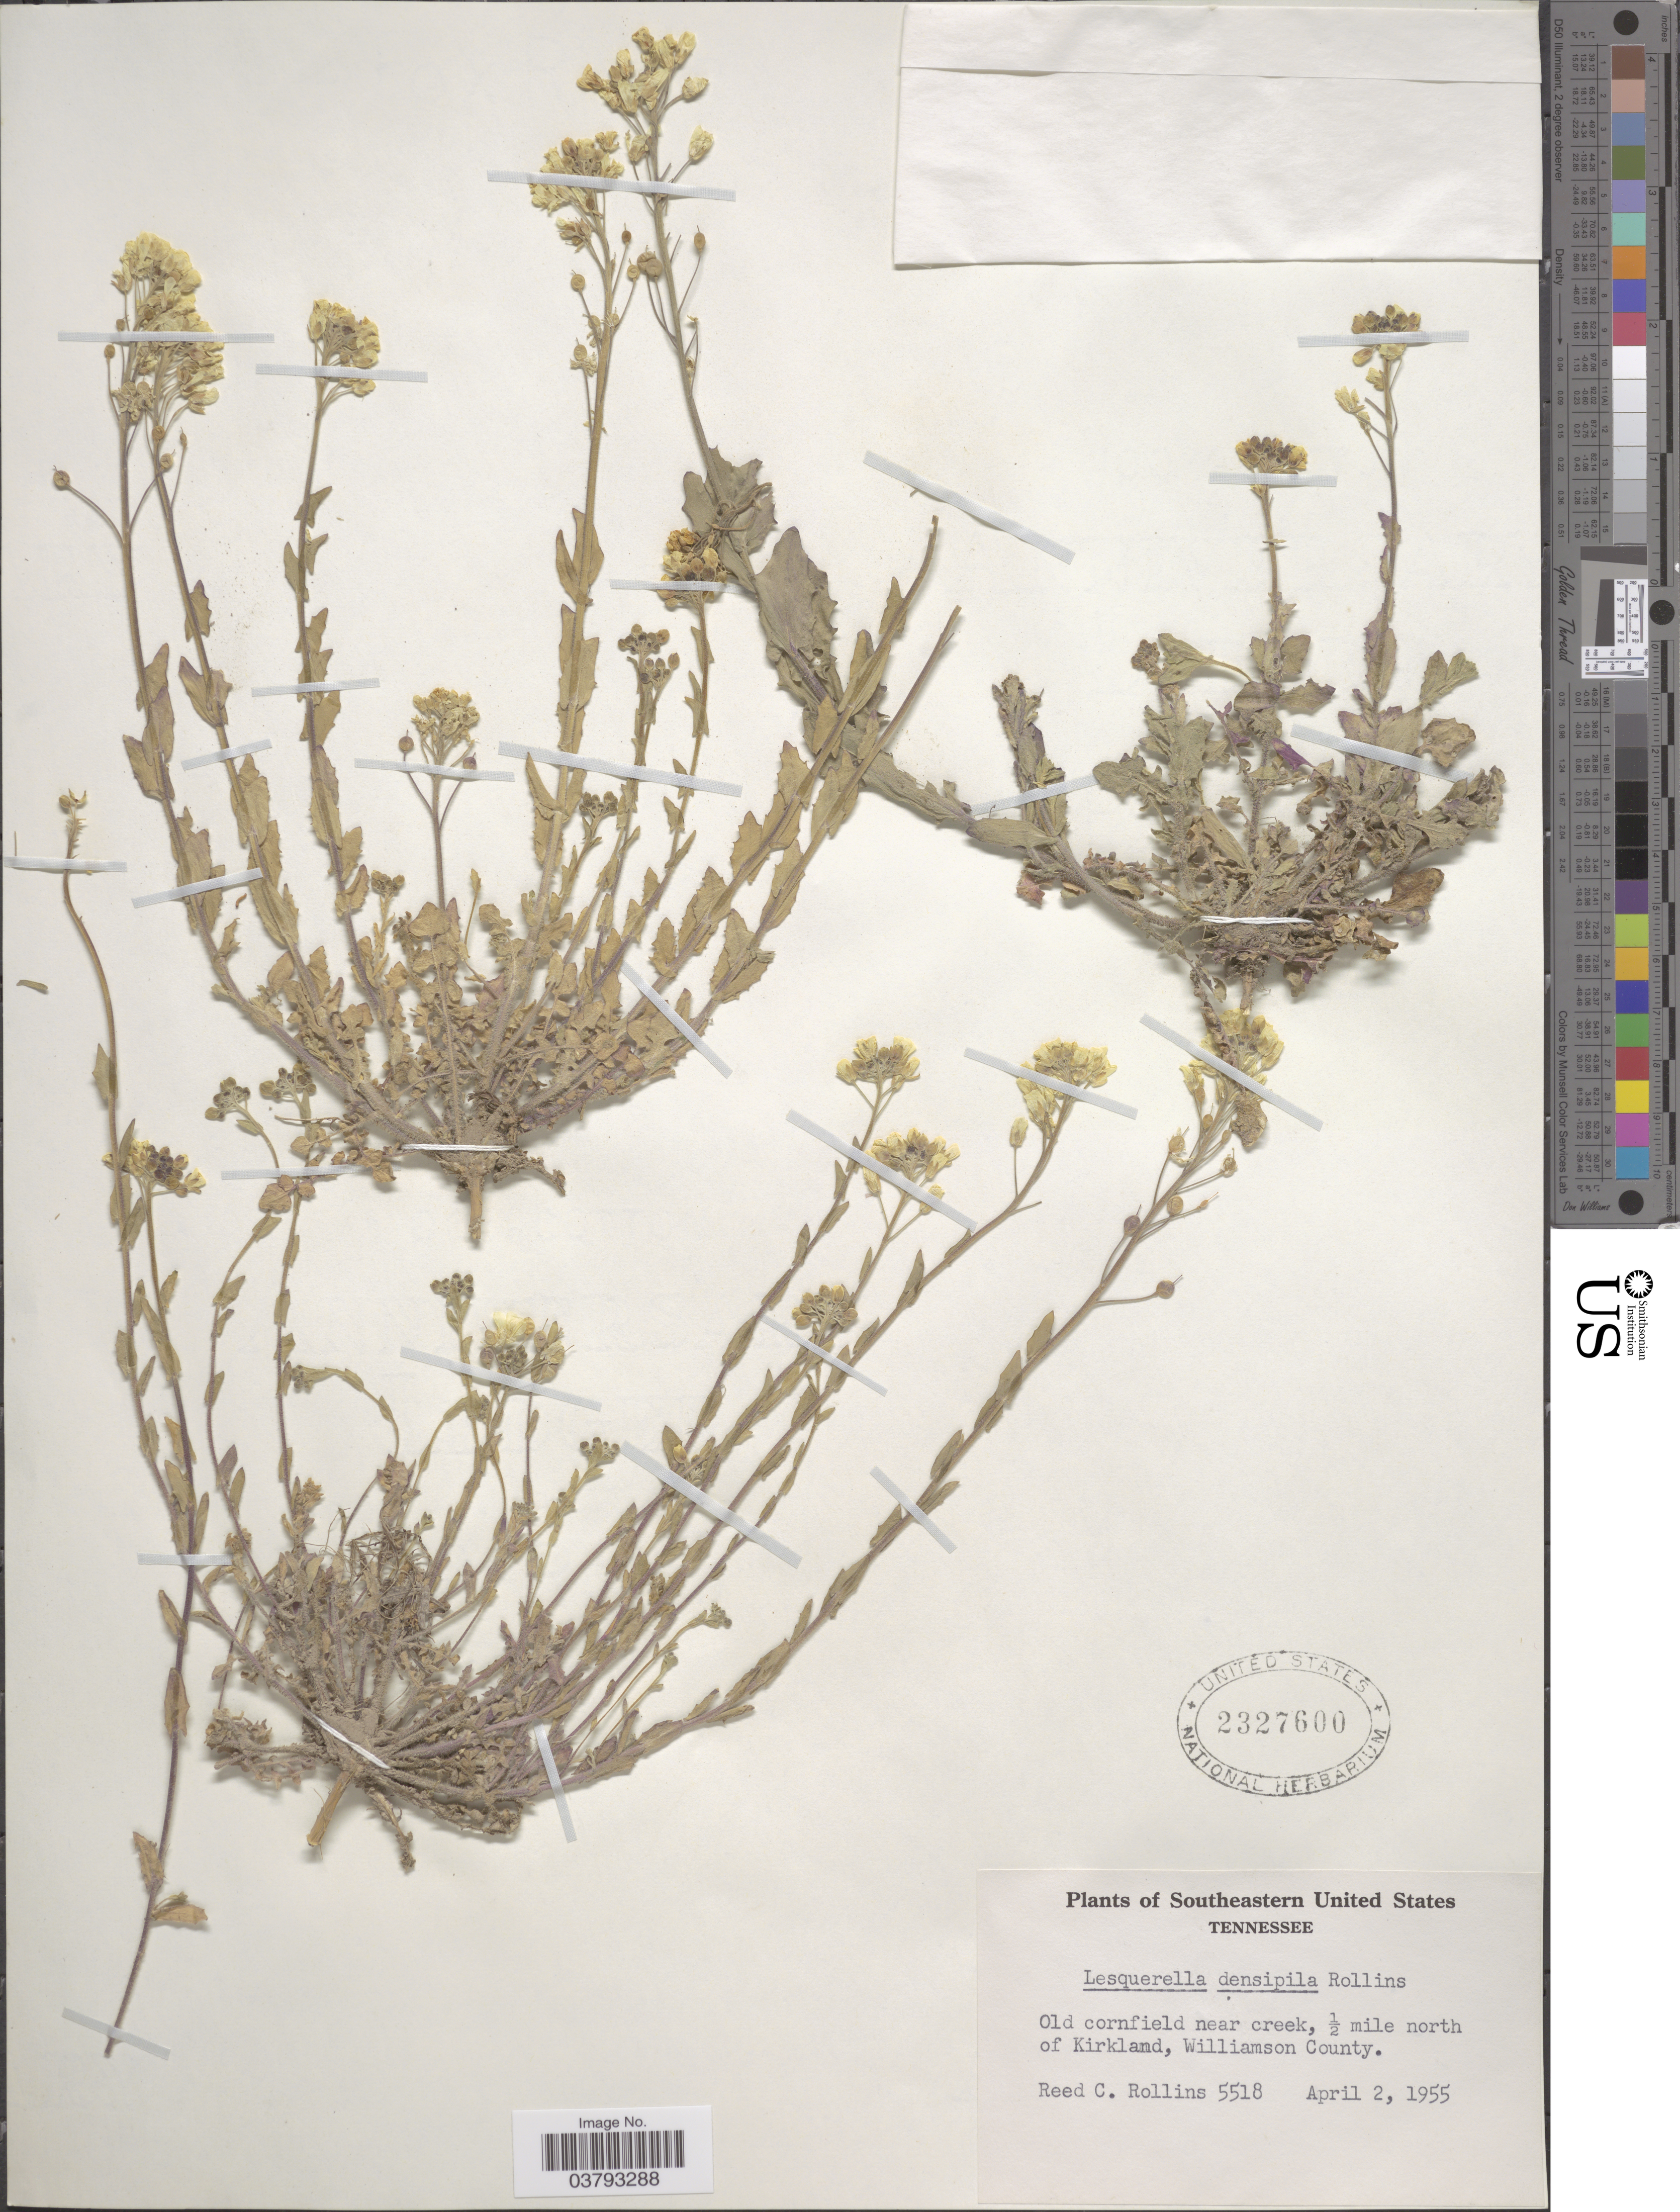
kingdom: Plantae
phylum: Tracheophyta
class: Magnoliopsida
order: Brassicales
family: Brassicaceae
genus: Lesquerella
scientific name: Lesquerella densipila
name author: Rollins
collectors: R. C. Rollins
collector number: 5518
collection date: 1955-04-02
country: United States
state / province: Tennessee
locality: Southeastern United States. ½ mile north of Kirkland, Williamson County.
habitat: old cornfield near creek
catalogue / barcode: US 2327600